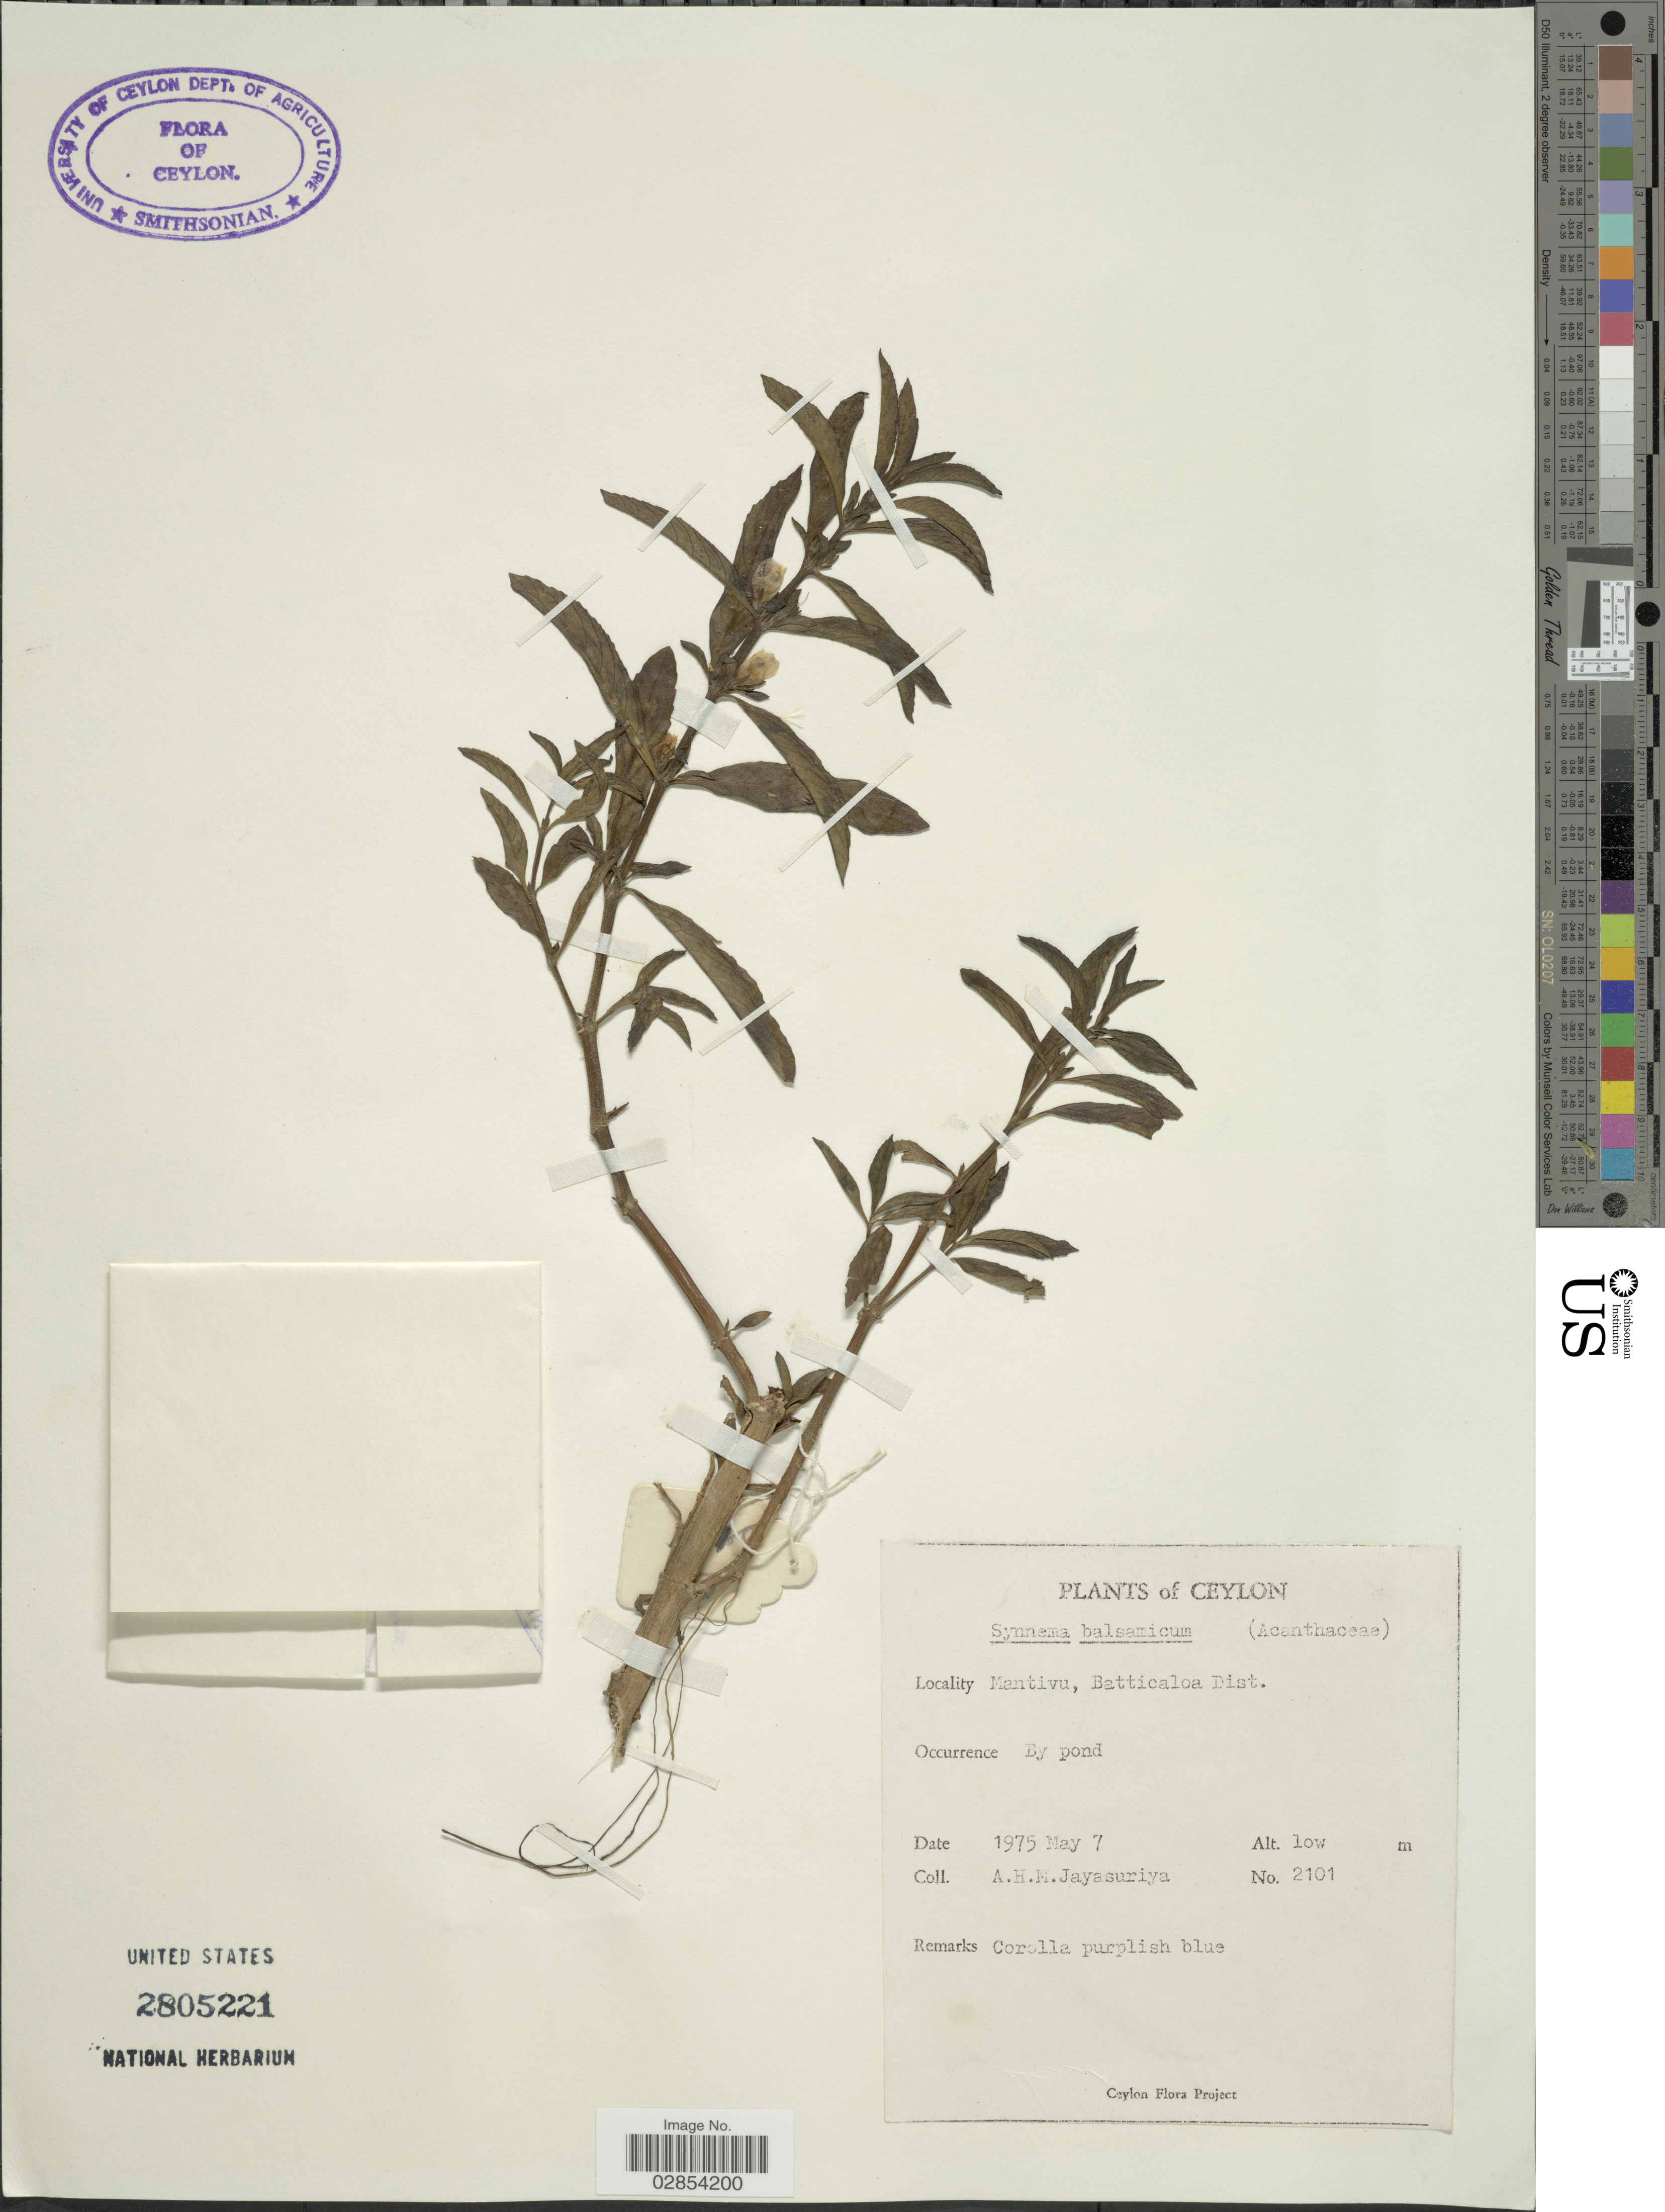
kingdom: Plantae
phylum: Tracheophyta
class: Magnoliopsida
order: Lamiales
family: Acanthaceae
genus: Hygrophila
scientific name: Hygrophila balsamica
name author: Raf.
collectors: A. H. Jayasuriya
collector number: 2101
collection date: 1975-05-07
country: Sri Lanka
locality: Ceylon. Mantivu, Batticaloa Dist.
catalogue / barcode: US 2805221